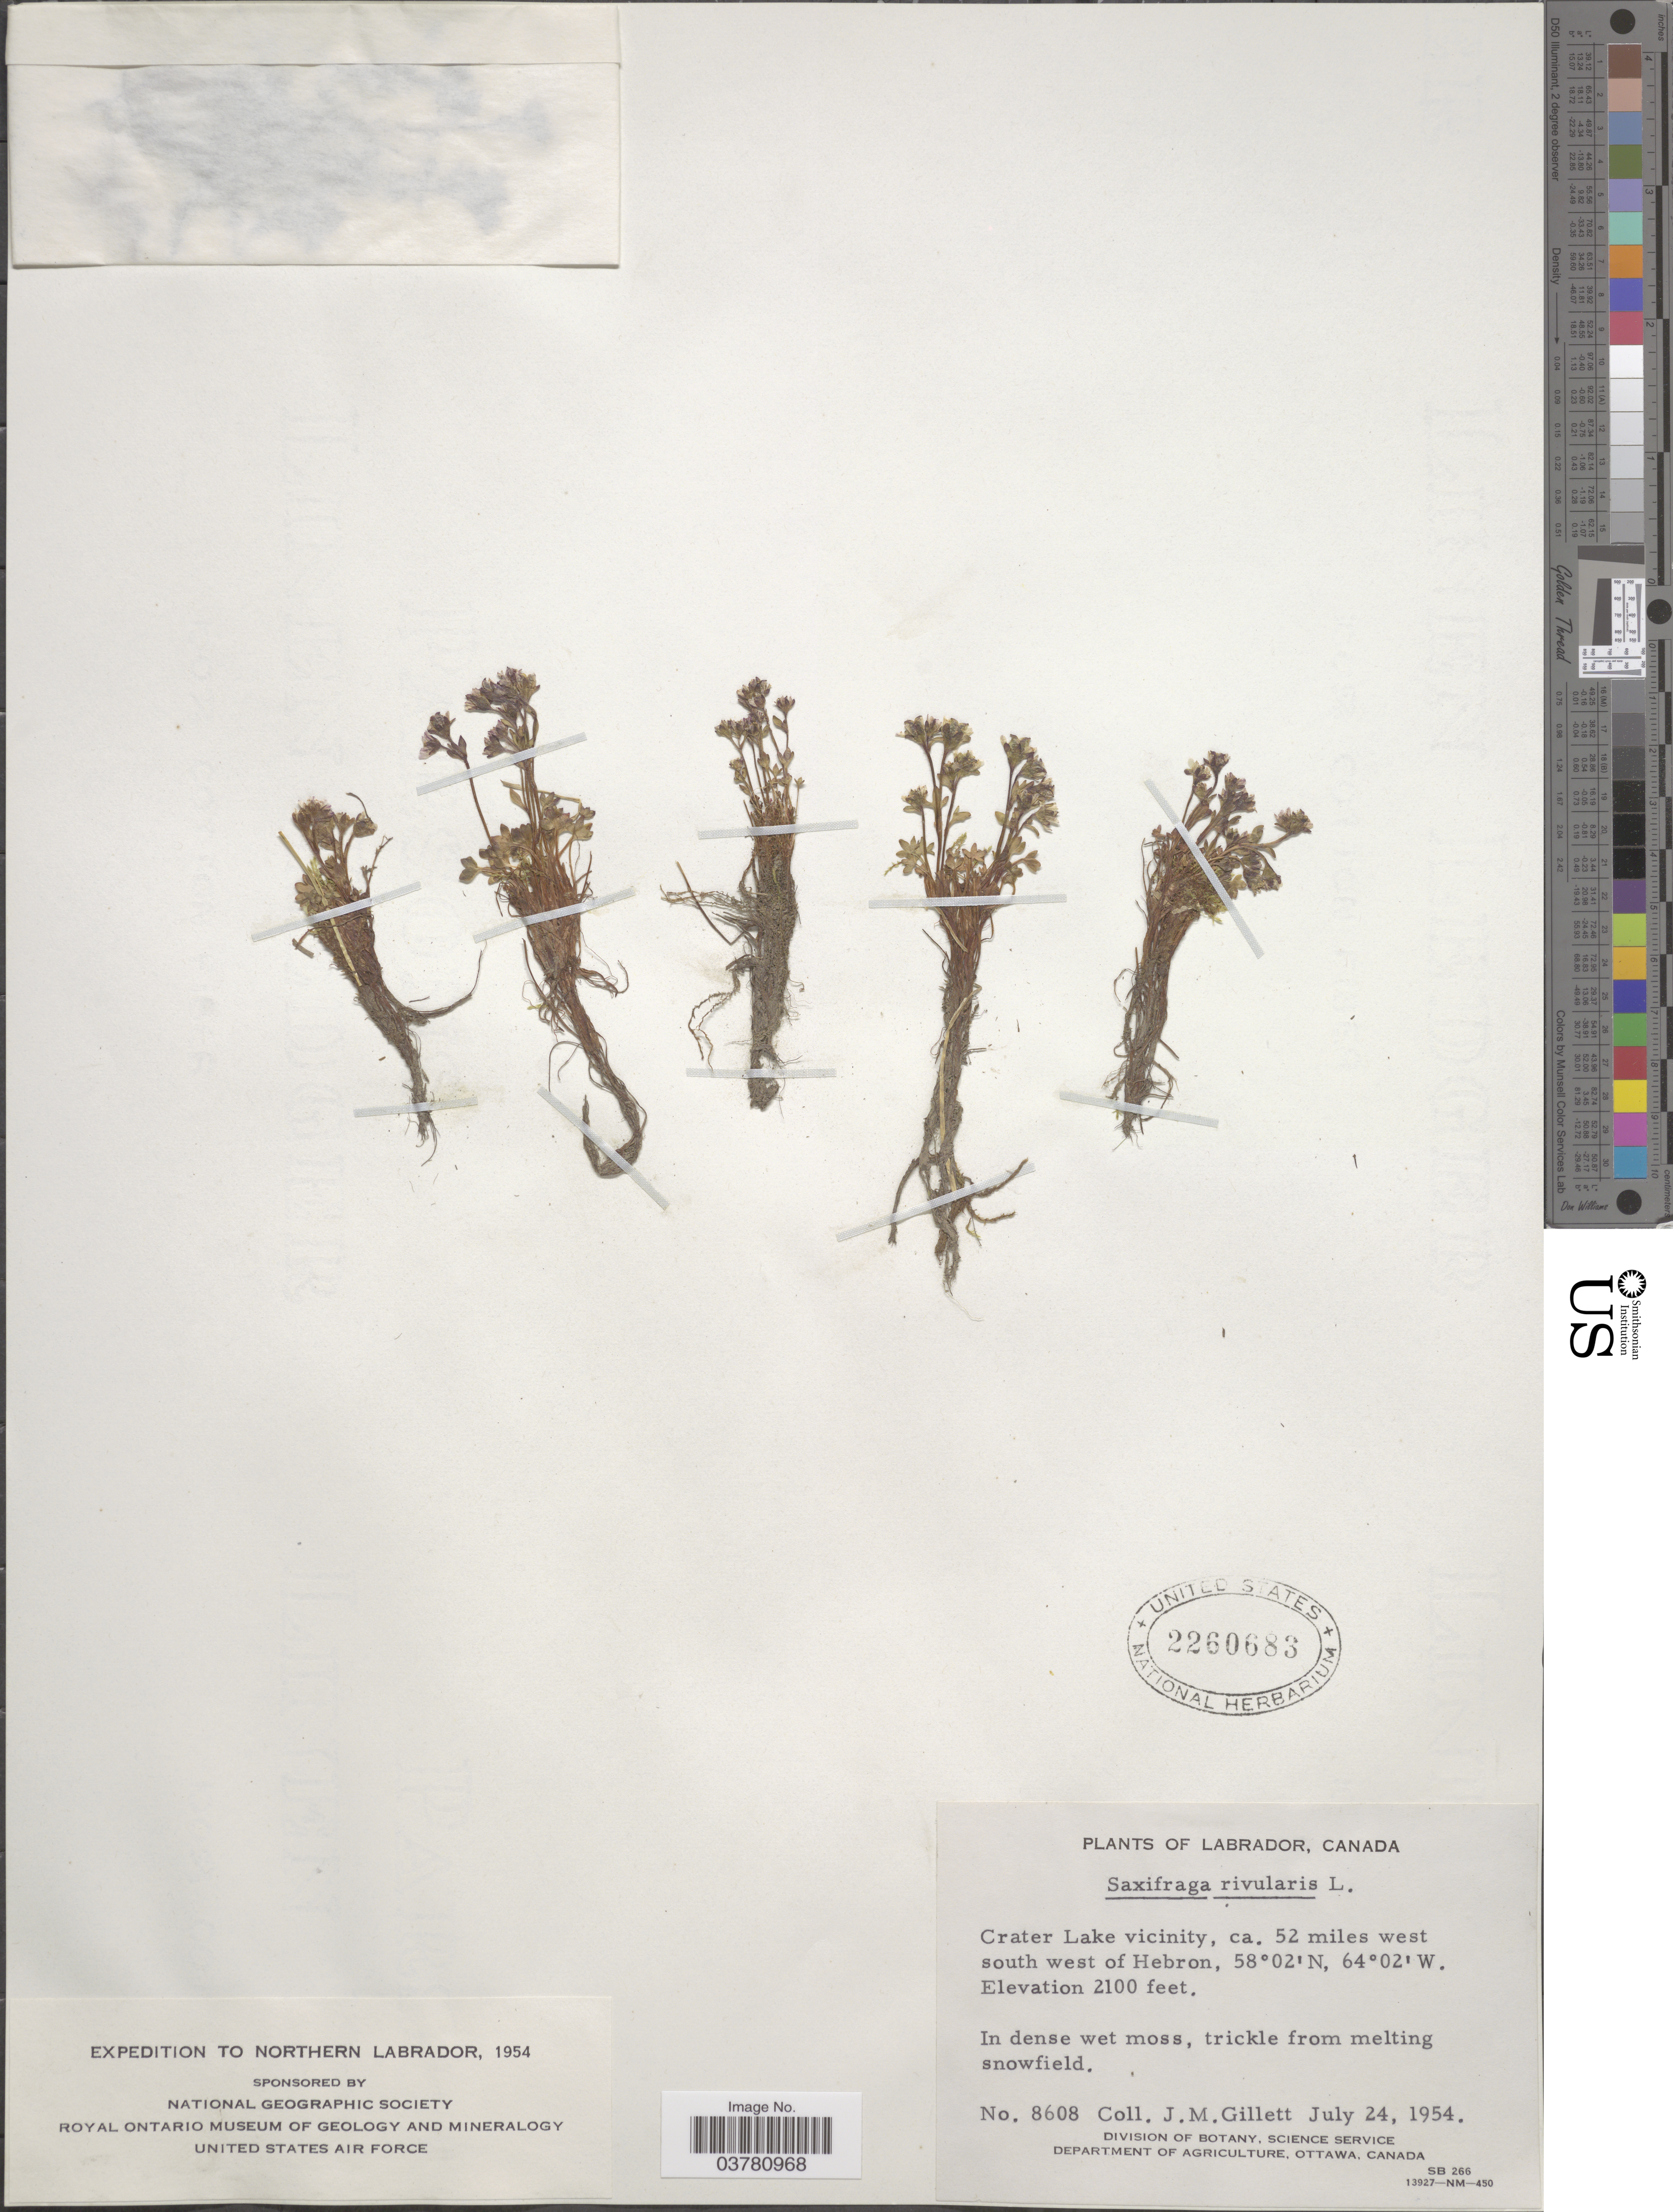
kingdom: Plantae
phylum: Tracheophyta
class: Magnoliopsida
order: Saxifragales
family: Saxifragaceae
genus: Saxifraga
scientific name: Saxifraga rivularis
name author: L.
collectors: J. M. Gillett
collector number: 8608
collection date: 1954-07-24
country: Canada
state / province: Newfoundland and Labrador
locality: Labrador. Crater Lake vicinity, ca. 52 miles west south west of Hebron. Expedition to Northern Labrador, 1954.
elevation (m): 640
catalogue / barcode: US 2260683